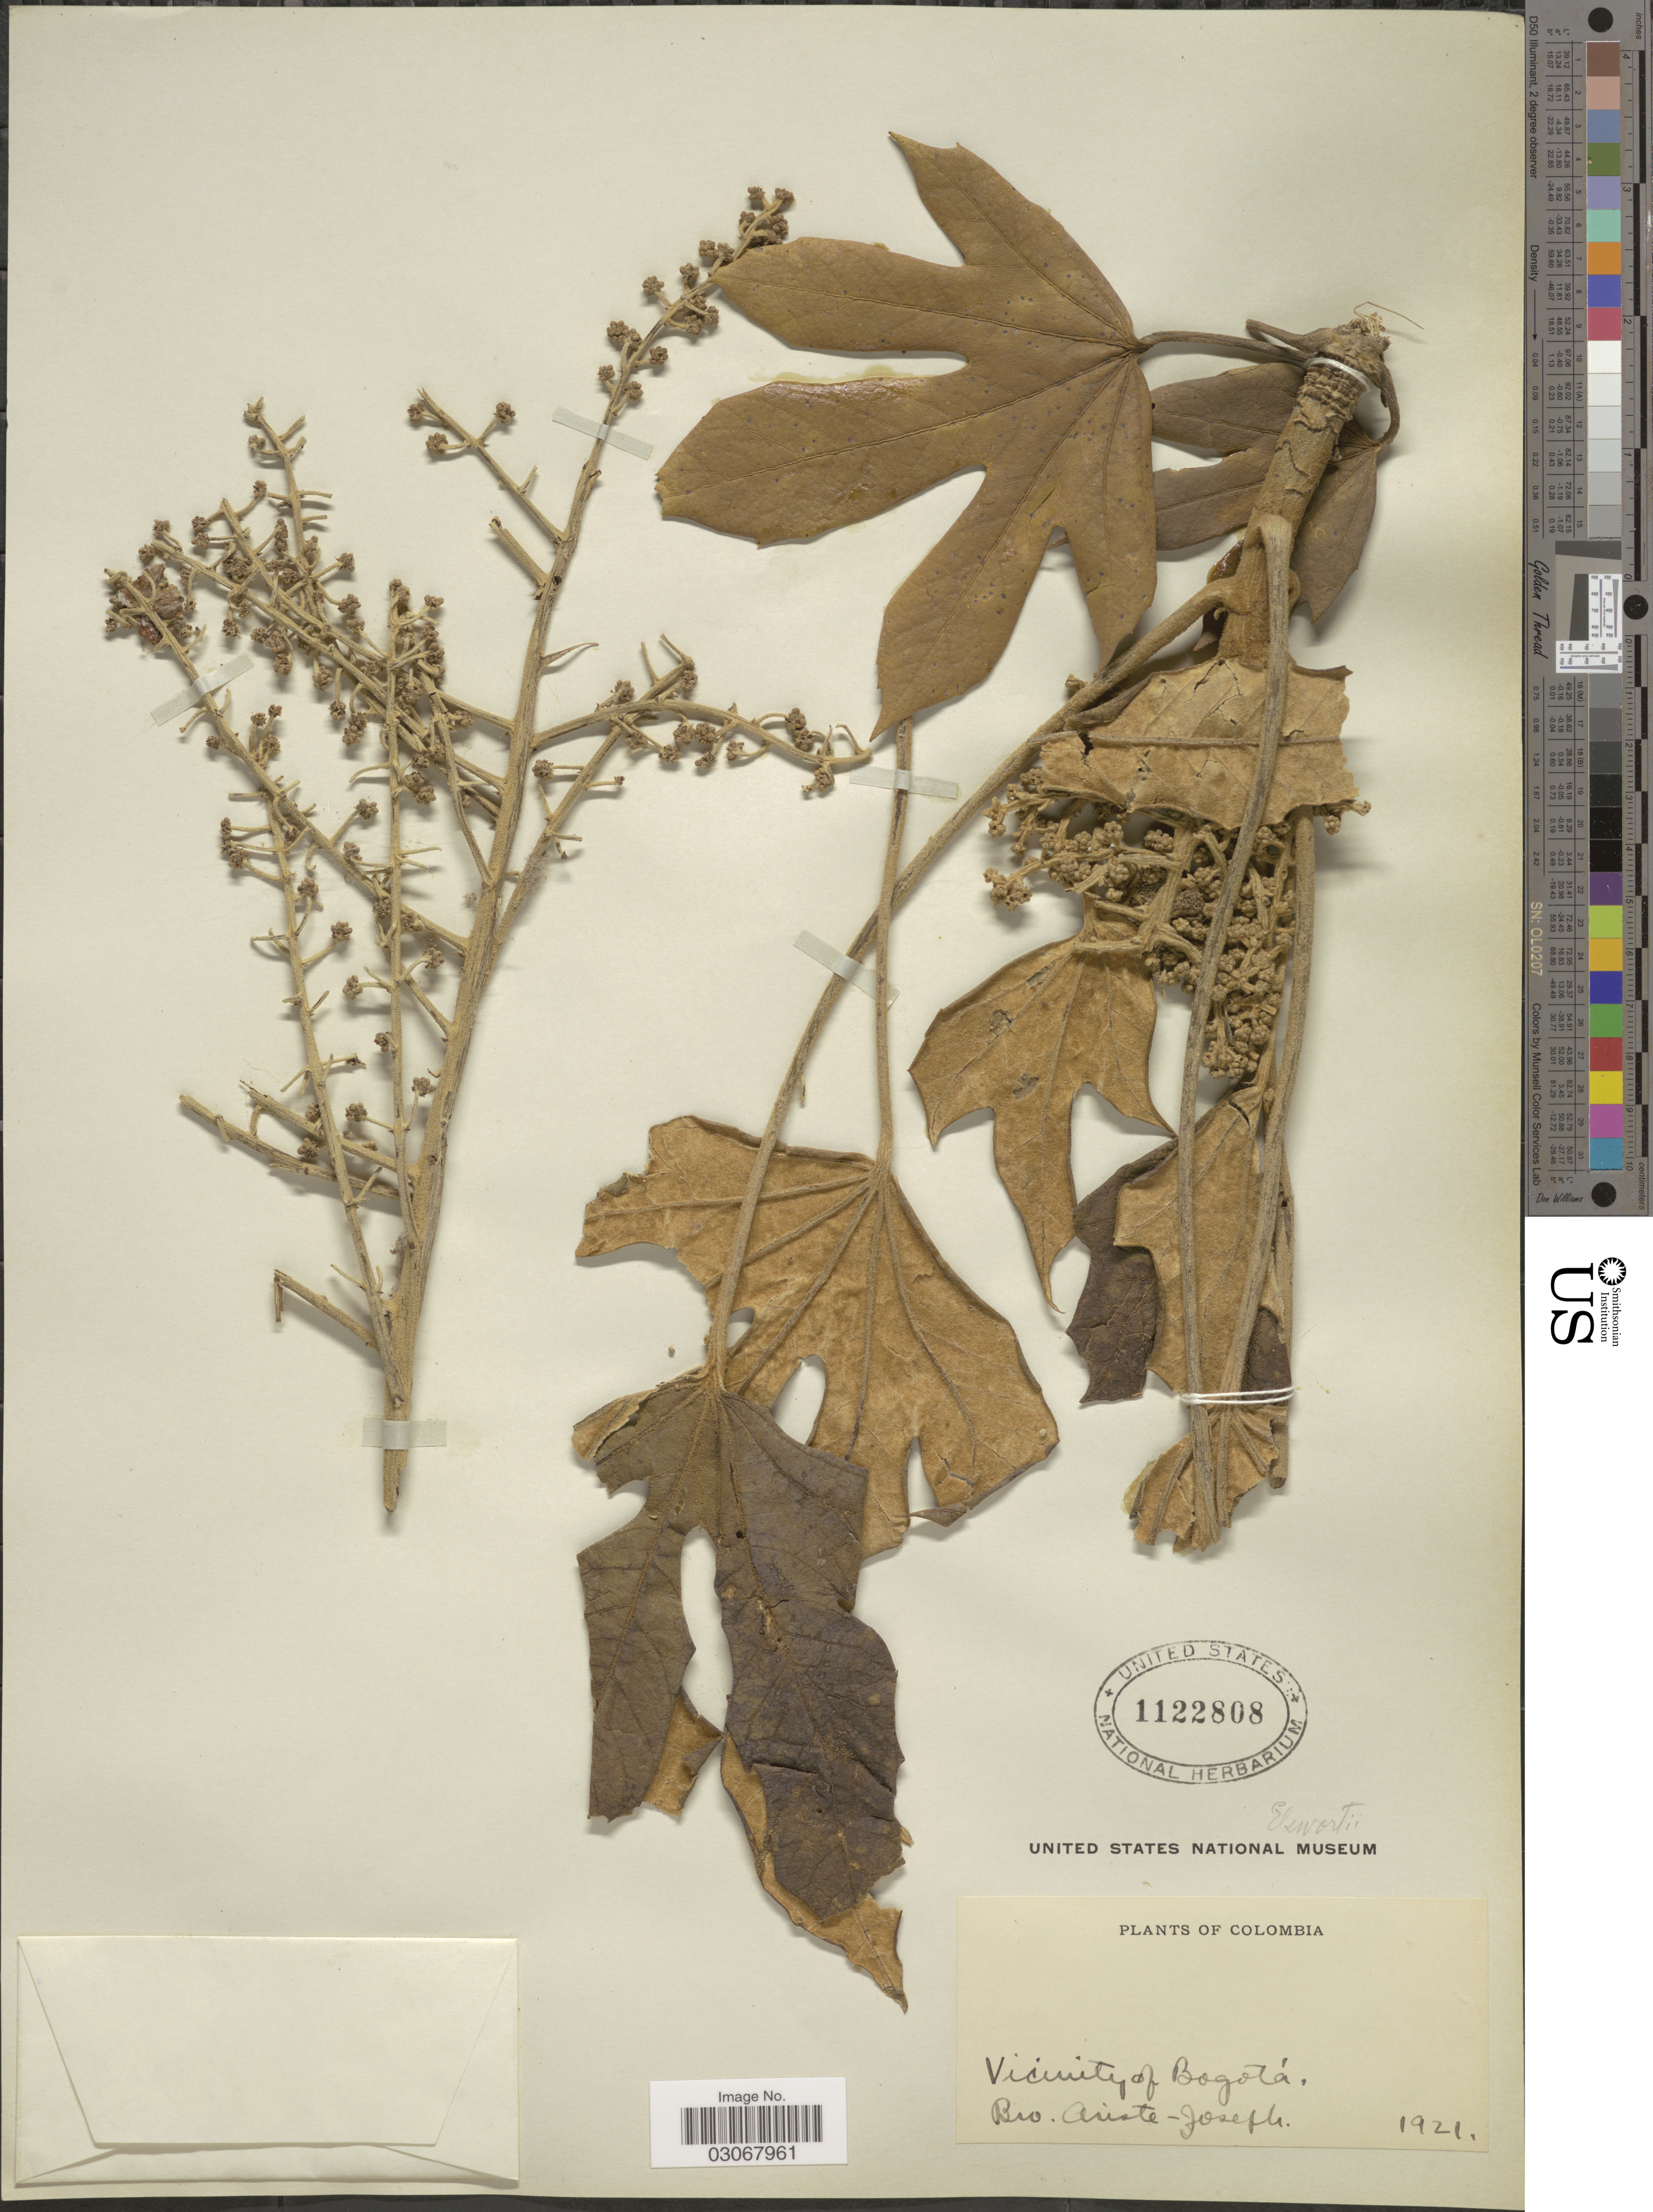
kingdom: Plantae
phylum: Tracheophyta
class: Magnoliopsida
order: Apiales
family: Araliaceae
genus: Oreopanax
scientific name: Oreopanax floribundus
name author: (Kunth) Decne. & Planch.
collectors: Bro. Ariste-Joseph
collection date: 1921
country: Colombia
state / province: Bogota D.C.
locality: Vicinity of Bogotá.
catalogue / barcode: US 1122808